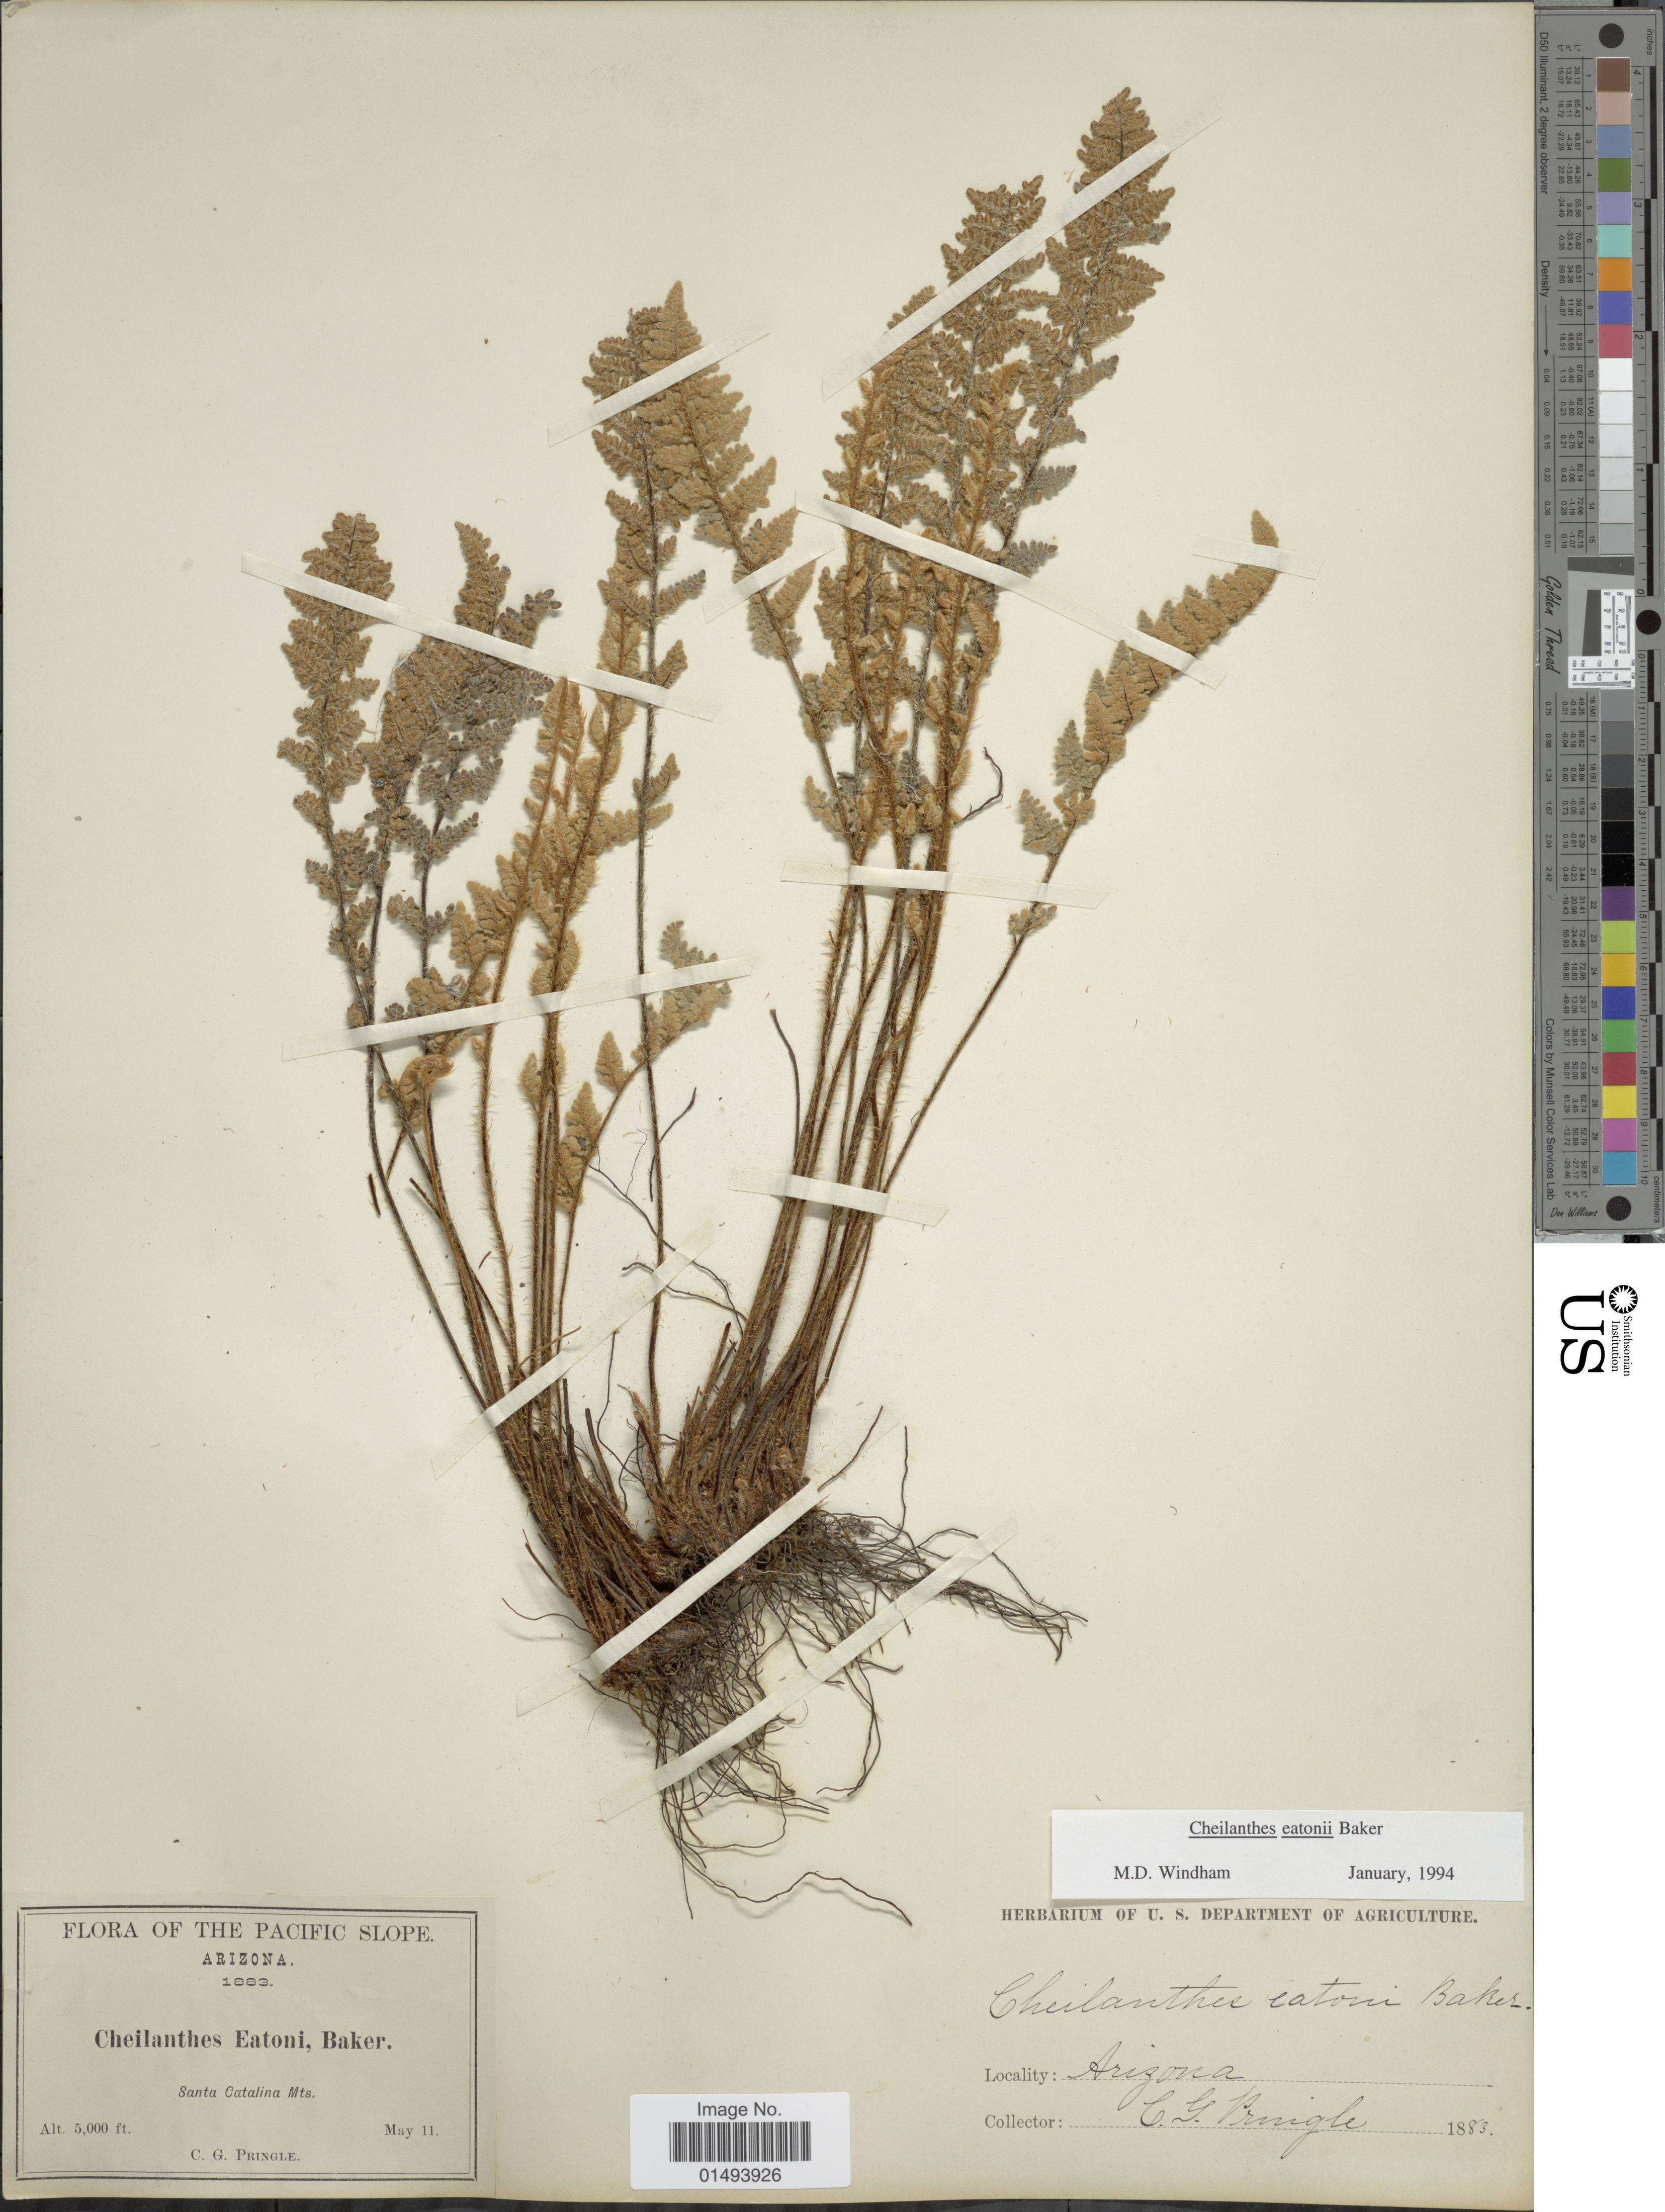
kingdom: Plantae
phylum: Tracheophyta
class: Polypodiopsida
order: Polypodiales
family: Pteridaceae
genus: Myriopteris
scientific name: Myriopteris rufa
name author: Fée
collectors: C. G. Pringle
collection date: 1883-05-11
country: United States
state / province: Arizona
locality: Flora of the Pacific Slope, Santa Catalina Mts.